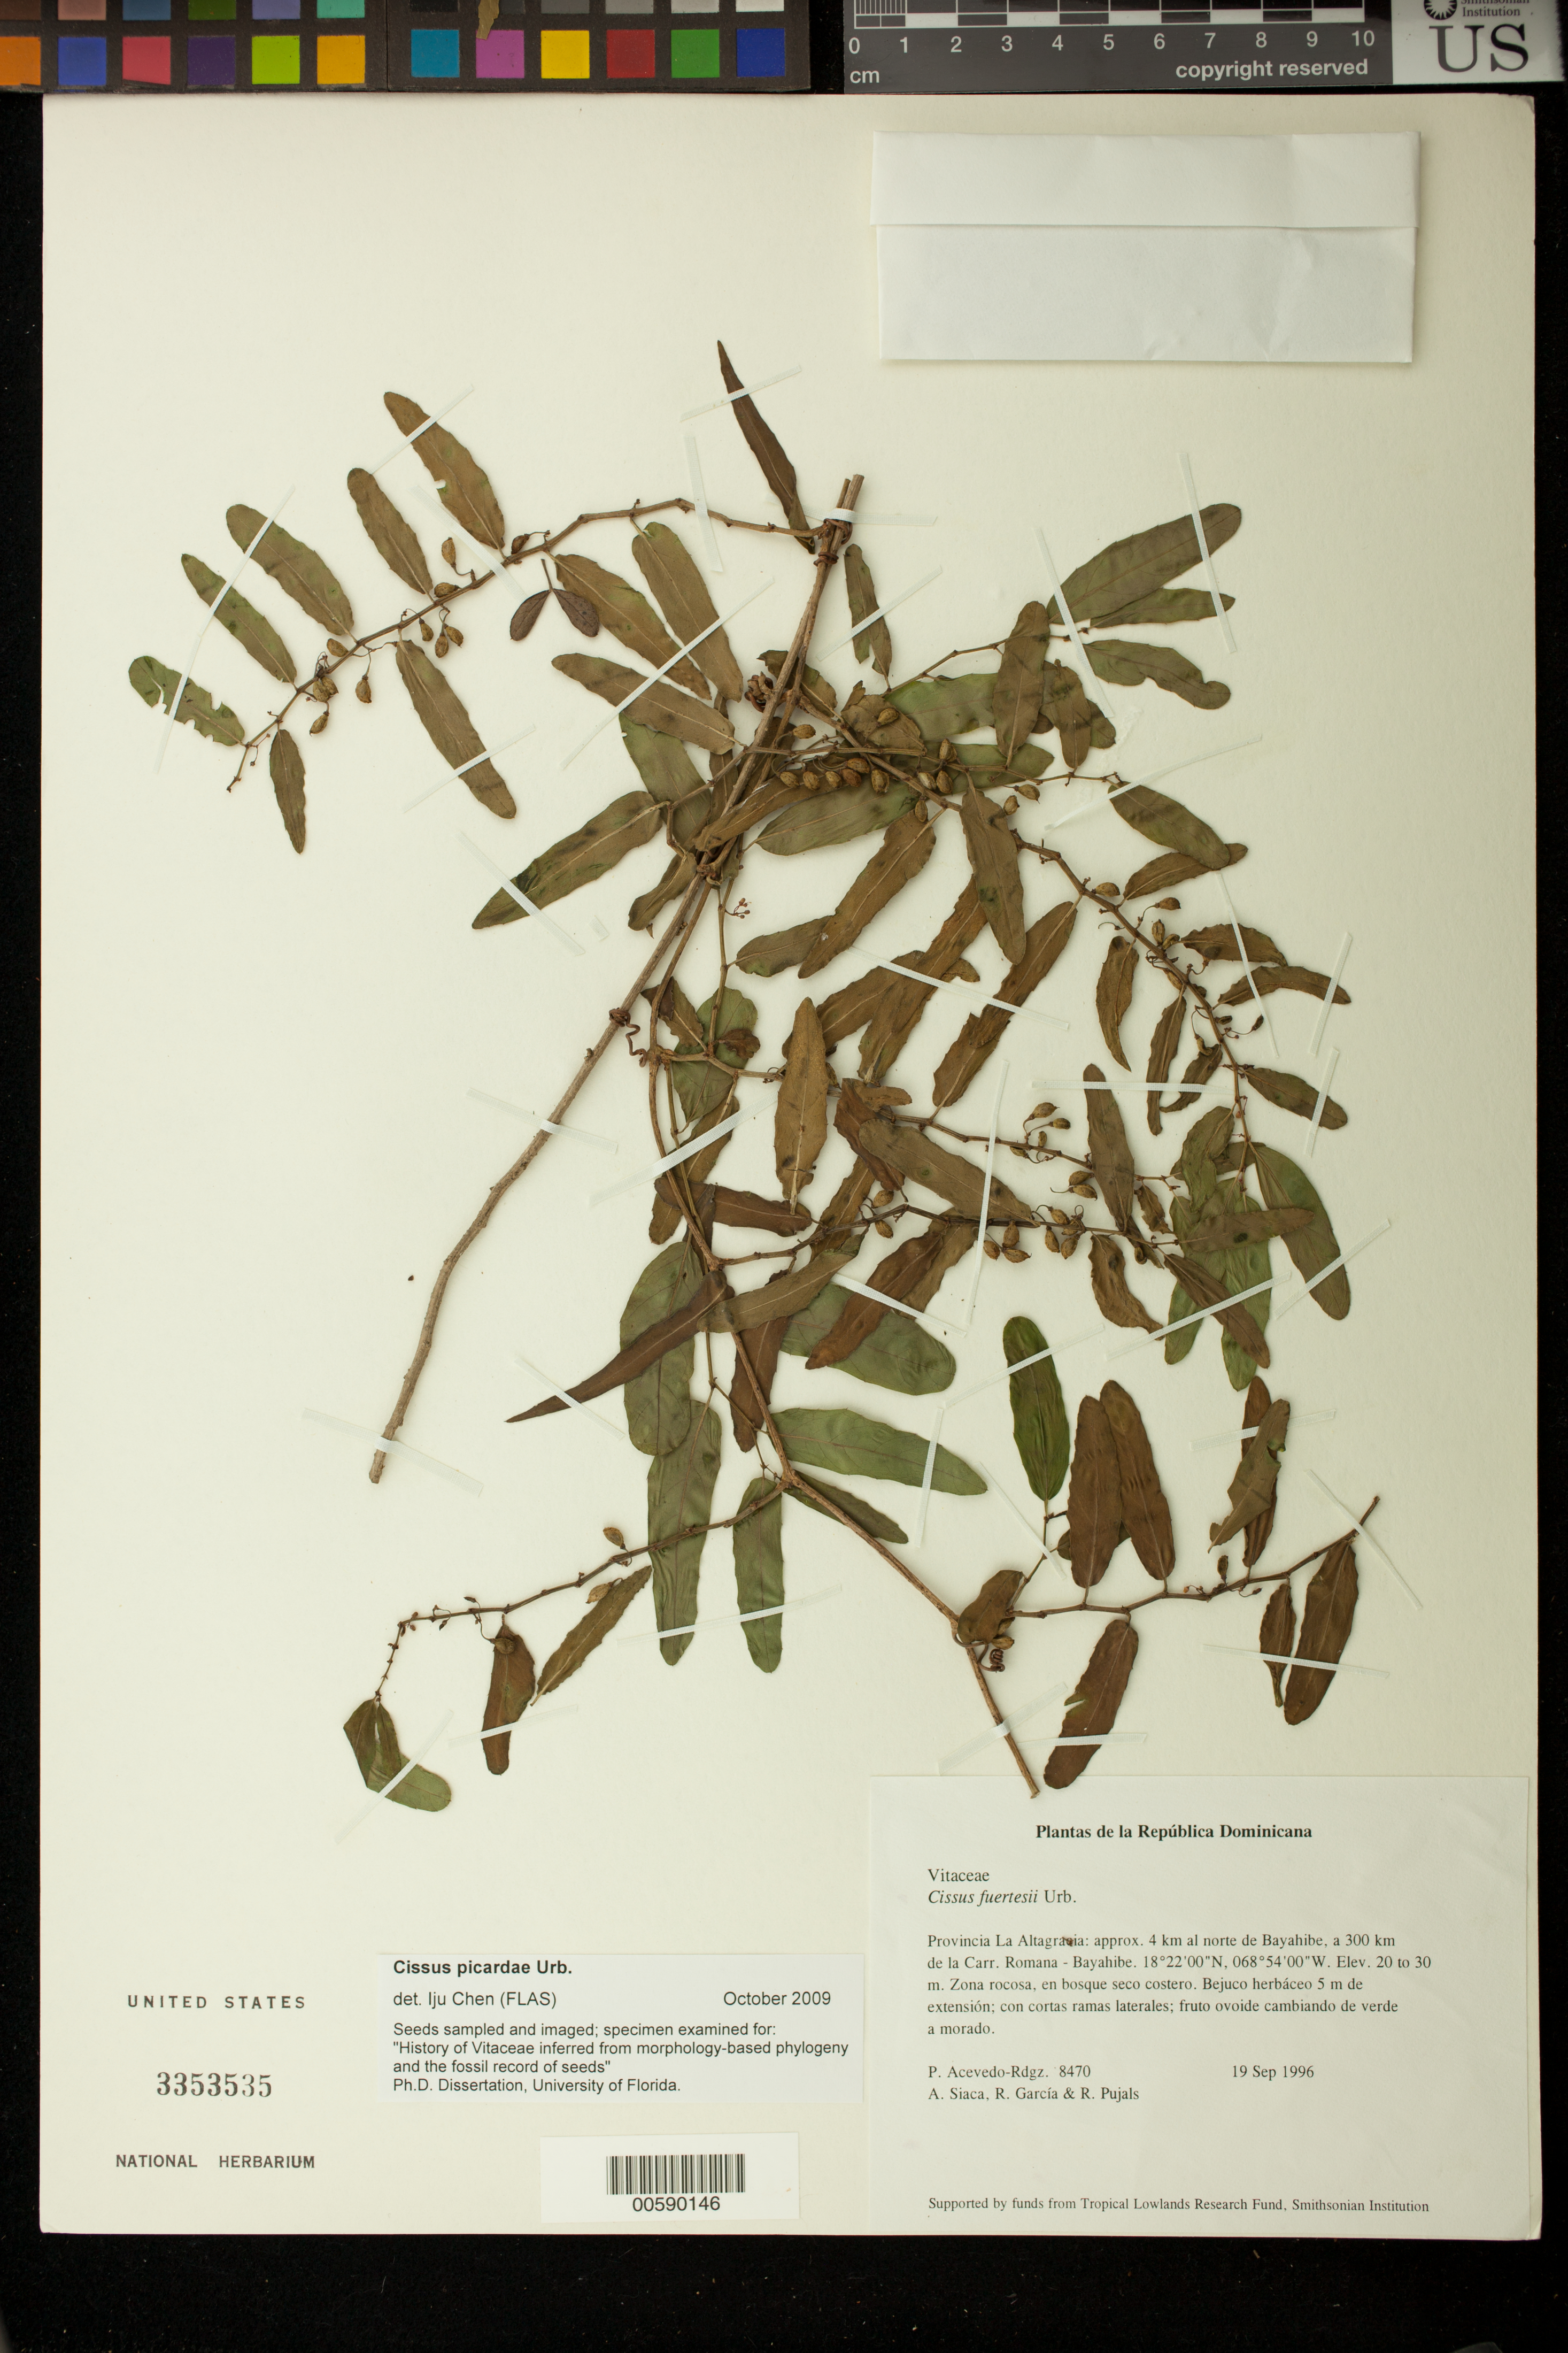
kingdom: Plantae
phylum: Tracheophyta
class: Magnoliopsida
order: Vitales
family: Vitaceae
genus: Cissus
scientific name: Cissus picardae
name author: Urb.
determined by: Chen, Iju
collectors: P. Acevedo-Rodr., A. Siaca, R. G. García & -. Pujals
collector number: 8470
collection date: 1996-09-19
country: Dominican Republic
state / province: La Altagracia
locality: Approx. 4 km al norte de Bayahibe, a 300 km de la Carr. Romana-Bayahibe.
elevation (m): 20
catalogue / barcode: US 3353535